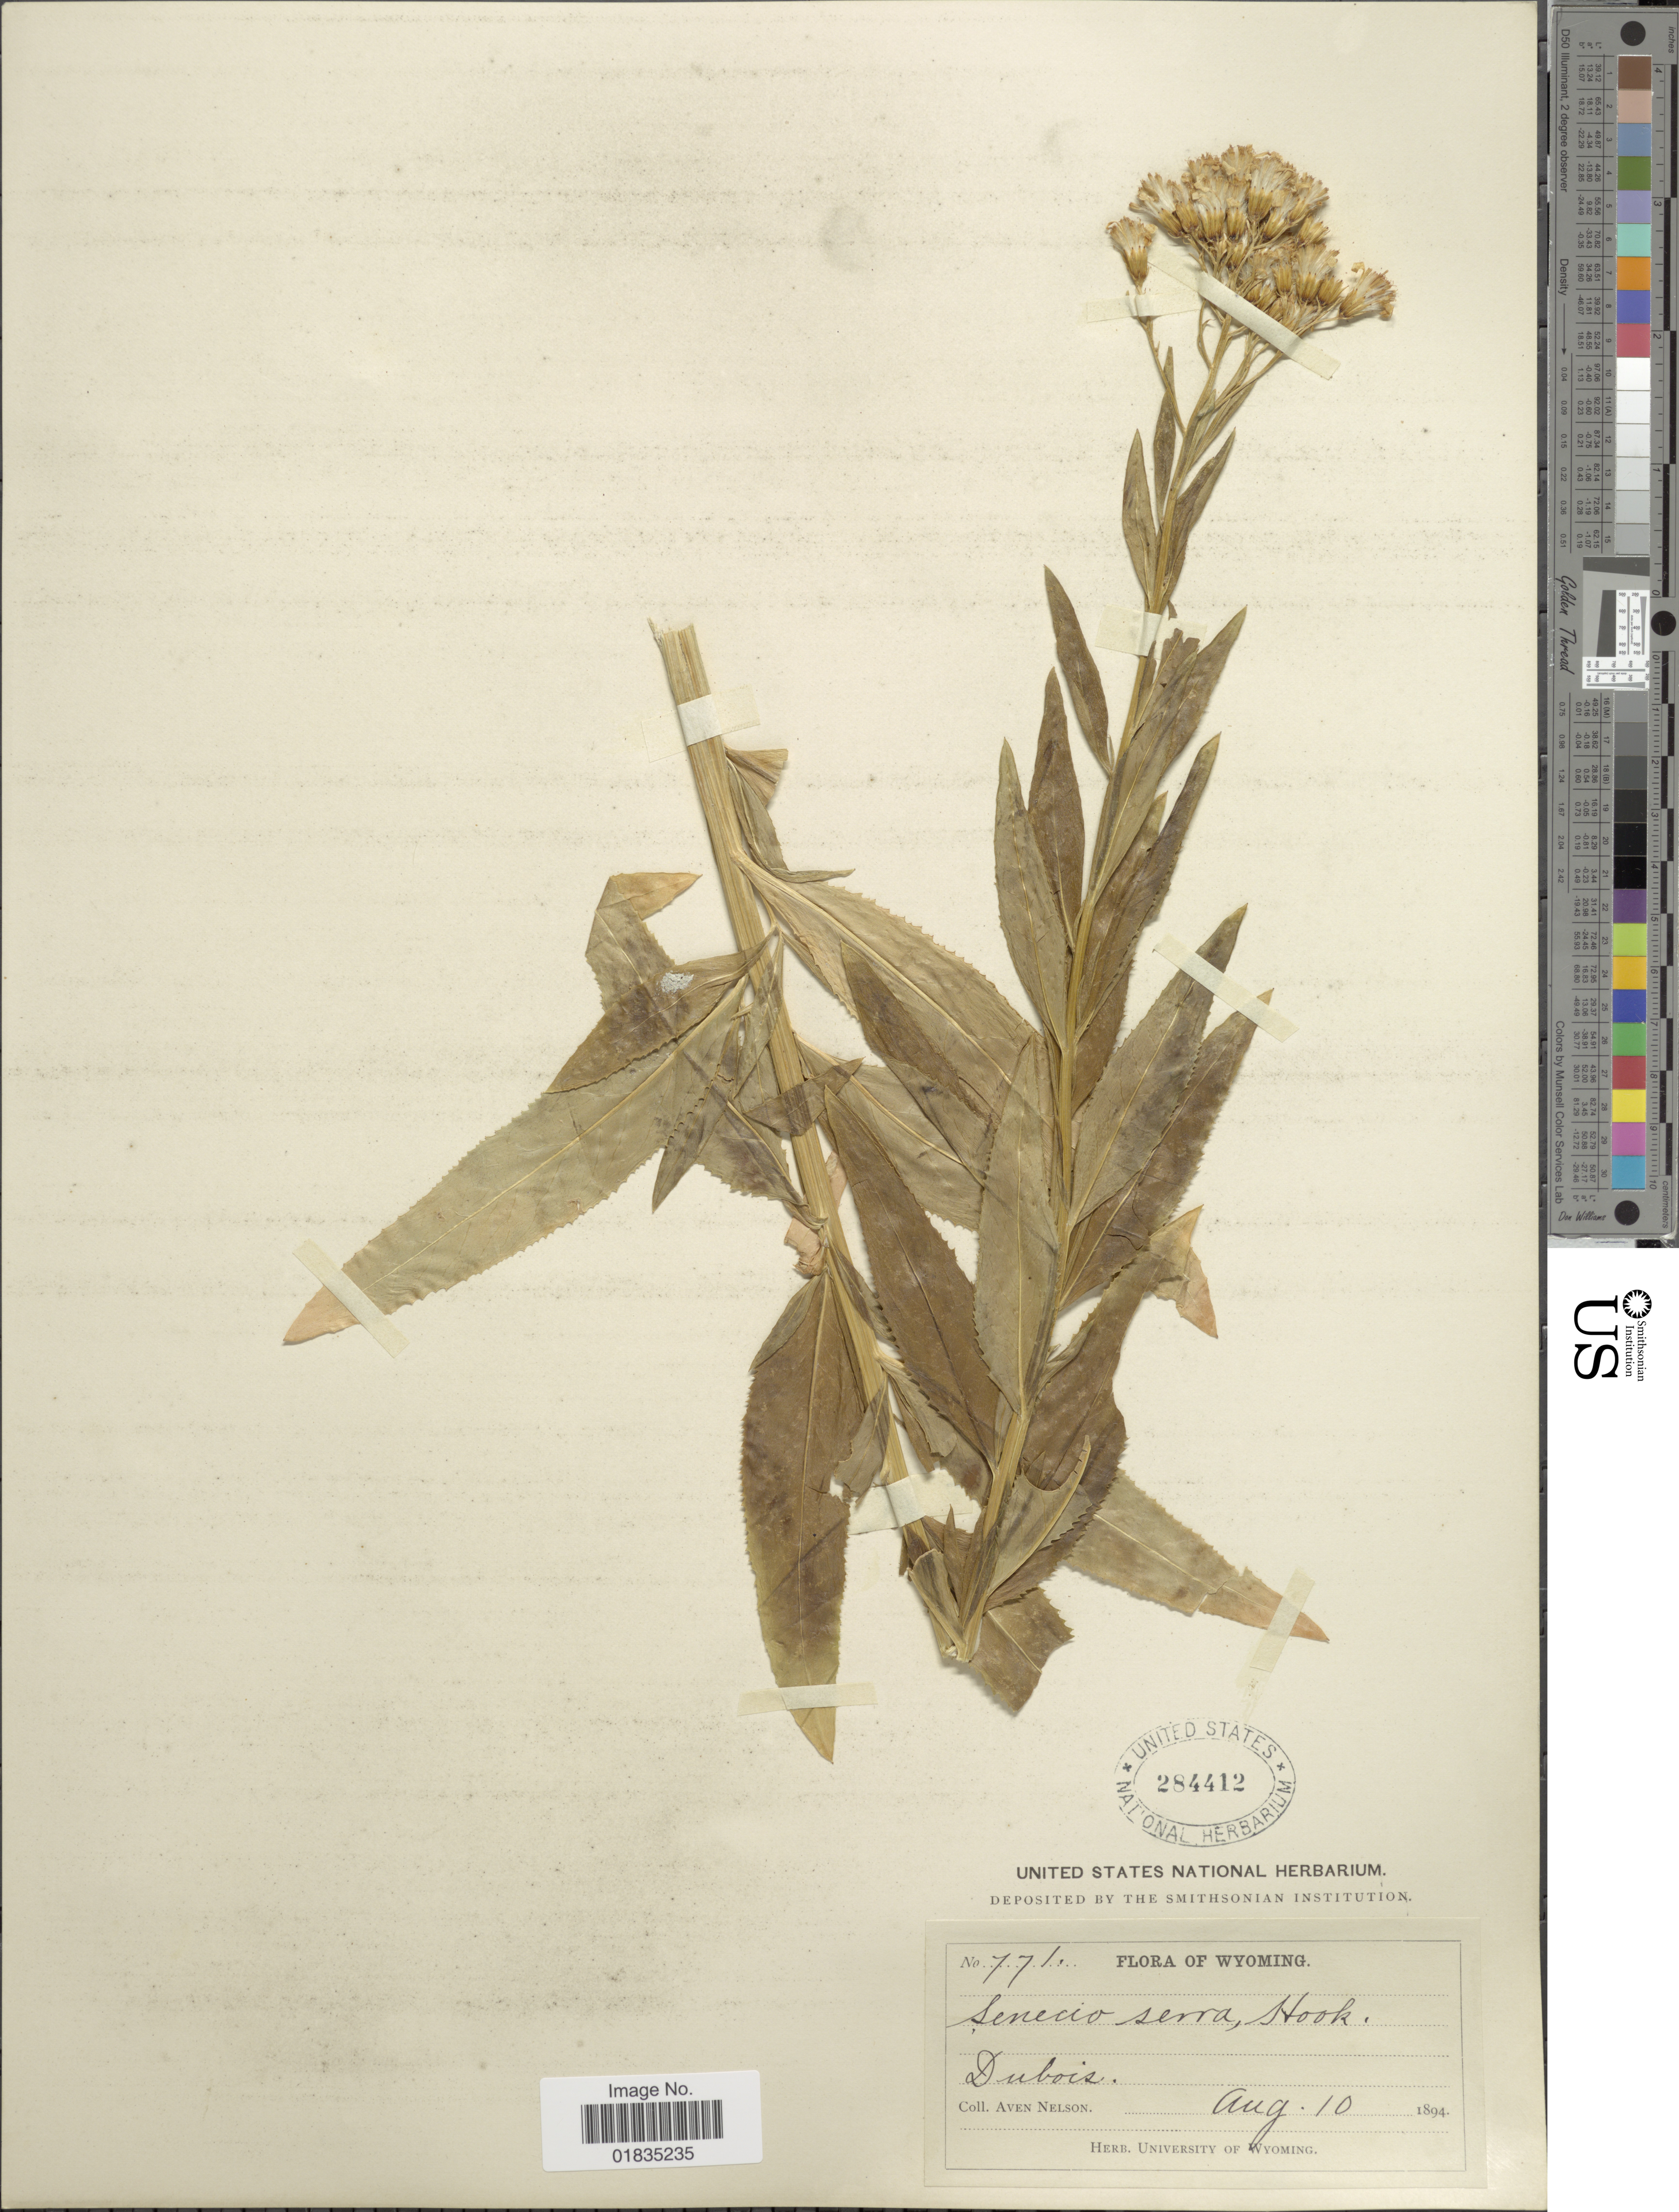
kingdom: Plantae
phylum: Tracheophyta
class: Magnoliopsida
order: Asterales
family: Asteraceae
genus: Senecio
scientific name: Senecio serra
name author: Hook.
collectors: A. Nelson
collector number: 771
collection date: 1894-08-10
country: United States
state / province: Wyoming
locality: Dubois.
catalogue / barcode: US 284412